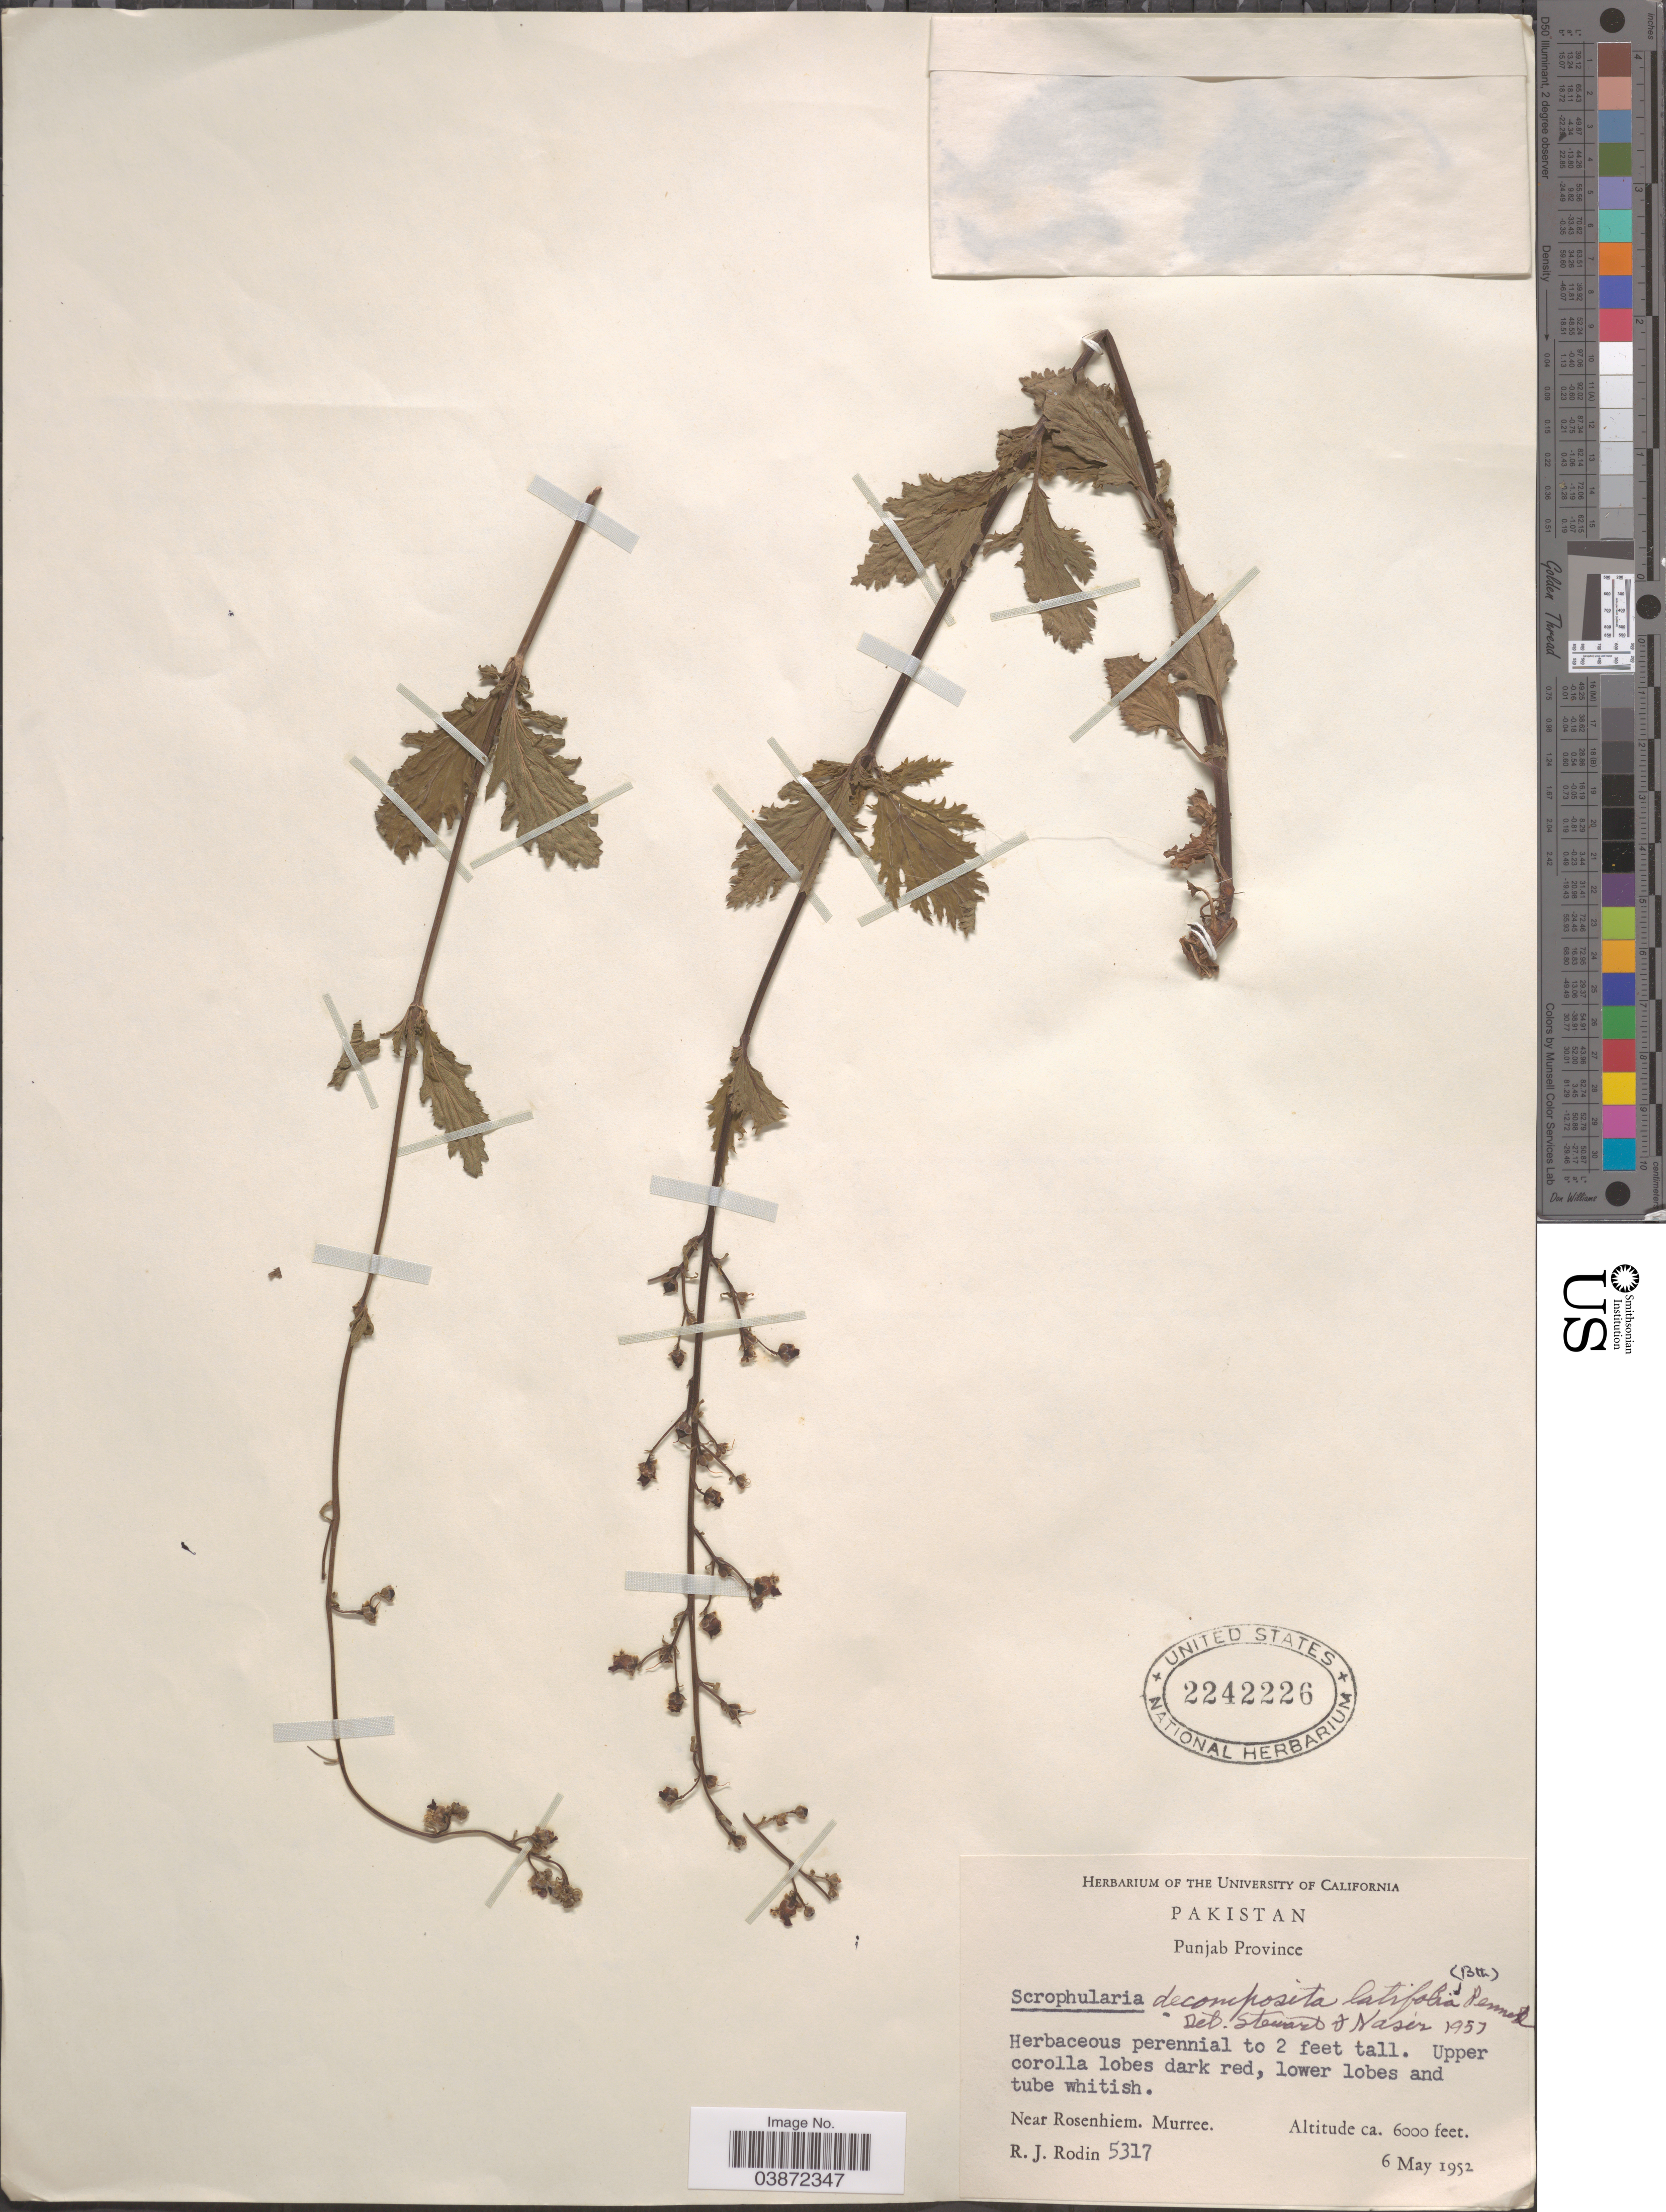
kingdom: Plantae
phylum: Tracheophyta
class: Magnoliopsida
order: Lamiales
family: Scrophulariaceae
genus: Scrophularia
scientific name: Scrophularia decomposita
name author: Royle ex Benth.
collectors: R. J. Rodin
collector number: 5317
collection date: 1952-05-06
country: Pakistan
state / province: Punjab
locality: Near Rosenhiem. Murree.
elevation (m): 1829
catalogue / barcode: US 2242226